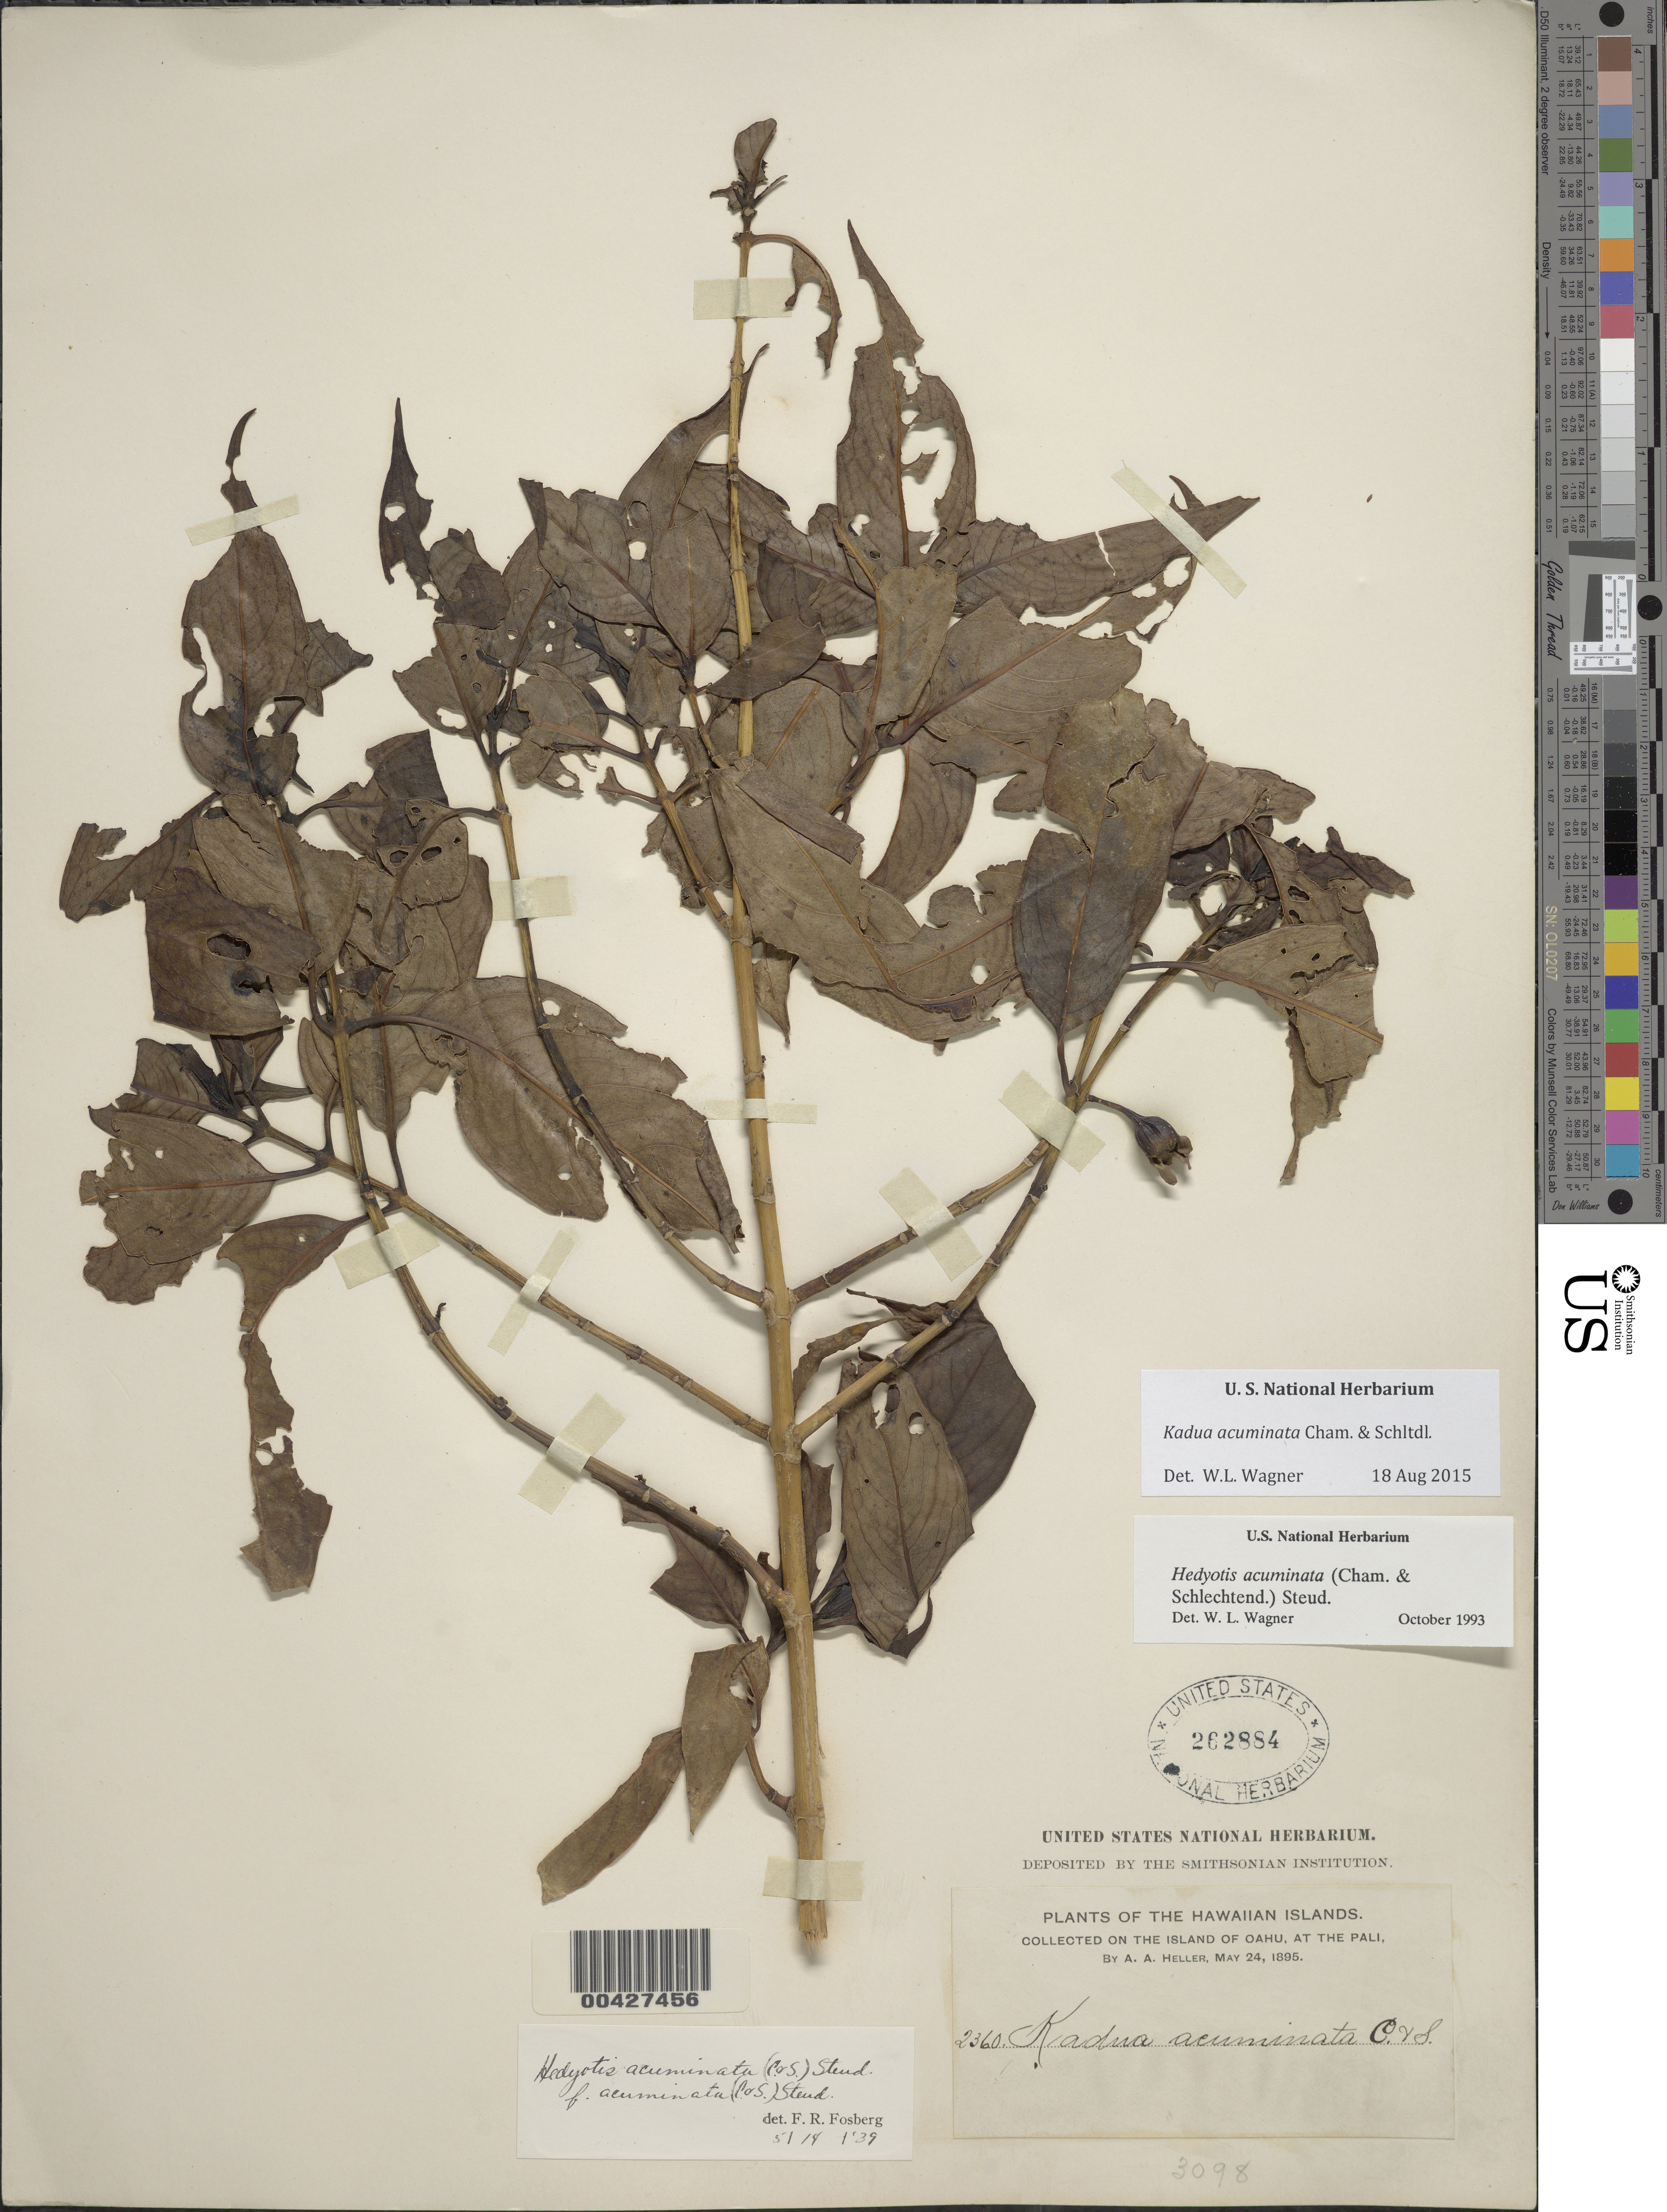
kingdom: Plantae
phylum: Tracheophyta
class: Magnoliopsida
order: Gentianales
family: Rubiaceae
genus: Kadua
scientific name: Kadua acuminata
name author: Cham. & Schltdl.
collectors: A. A. Heller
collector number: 2360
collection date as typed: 24 May 1895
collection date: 1895-05-24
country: United States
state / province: Hawaii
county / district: Honolulu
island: Oahu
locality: At the pali.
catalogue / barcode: US 262884